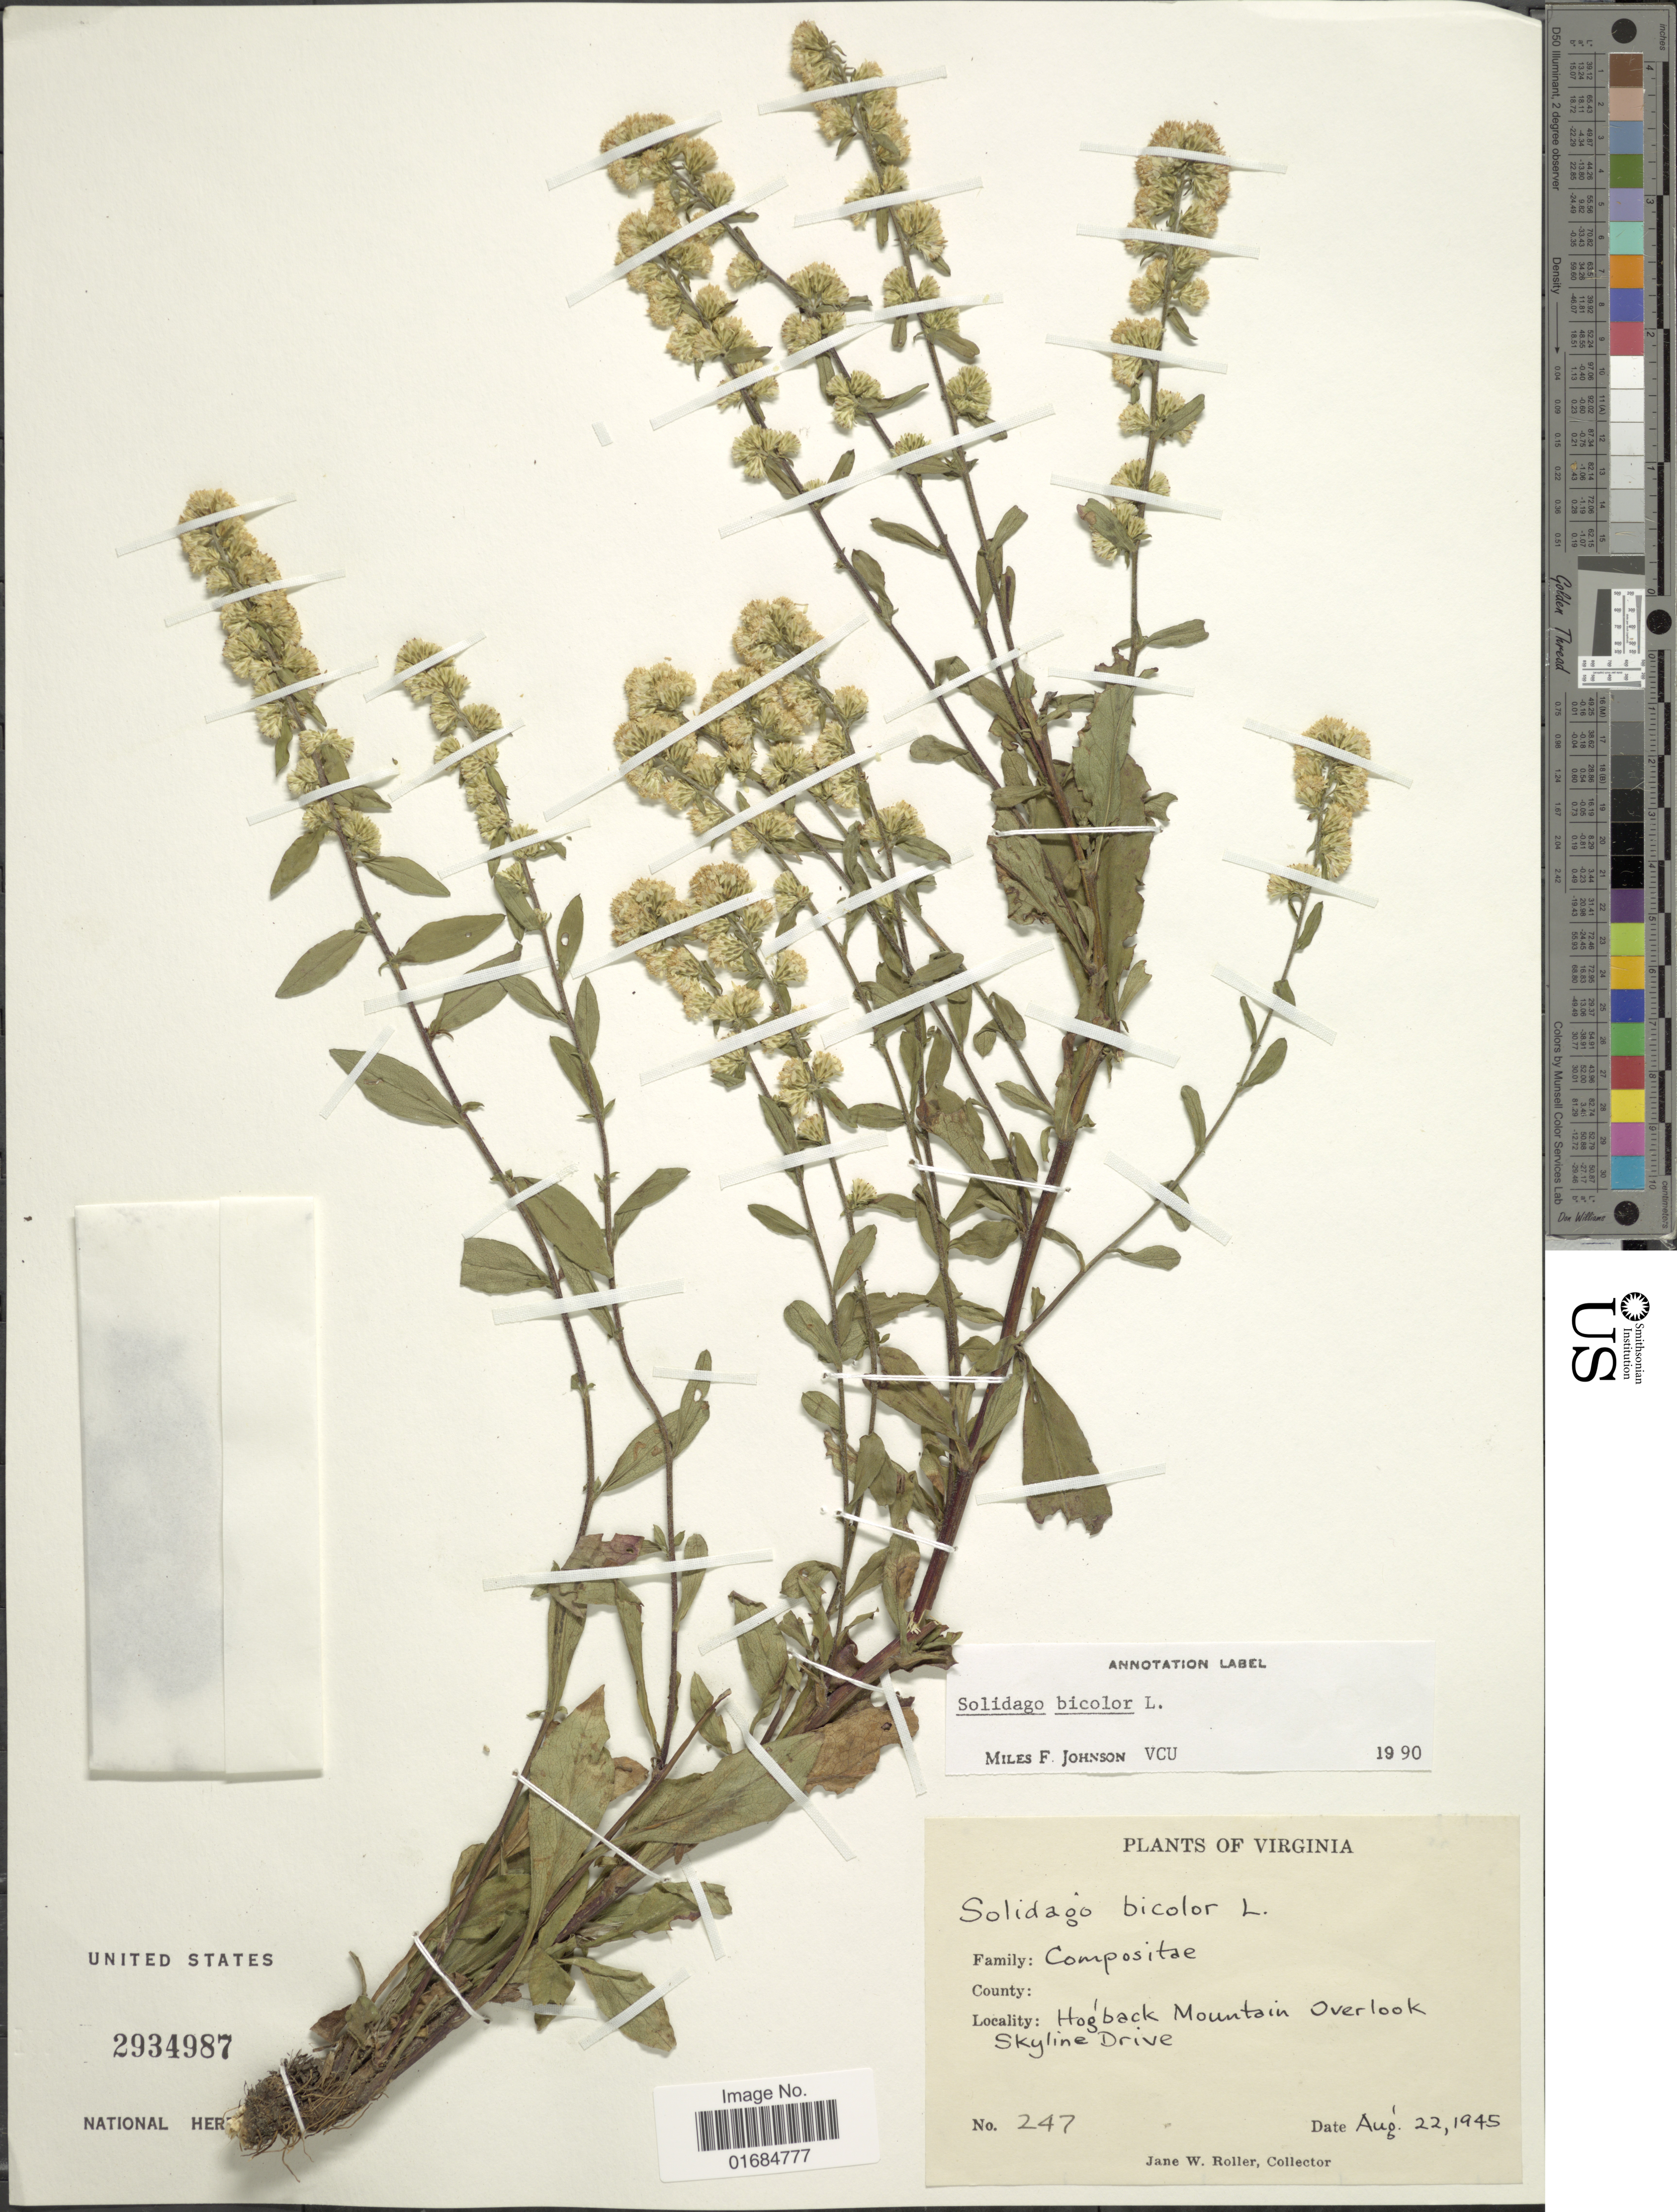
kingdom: Plantae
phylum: Tracheophyta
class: Magnoliopsida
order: Asterales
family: Asteraceae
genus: Solidago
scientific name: Solidago bicolor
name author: L.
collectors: J. W. Roller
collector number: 247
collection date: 1945-08-22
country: United States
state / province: Virginia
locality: Hog'back Mountain Overlook Skyline Drive.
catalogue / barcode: US 2934987